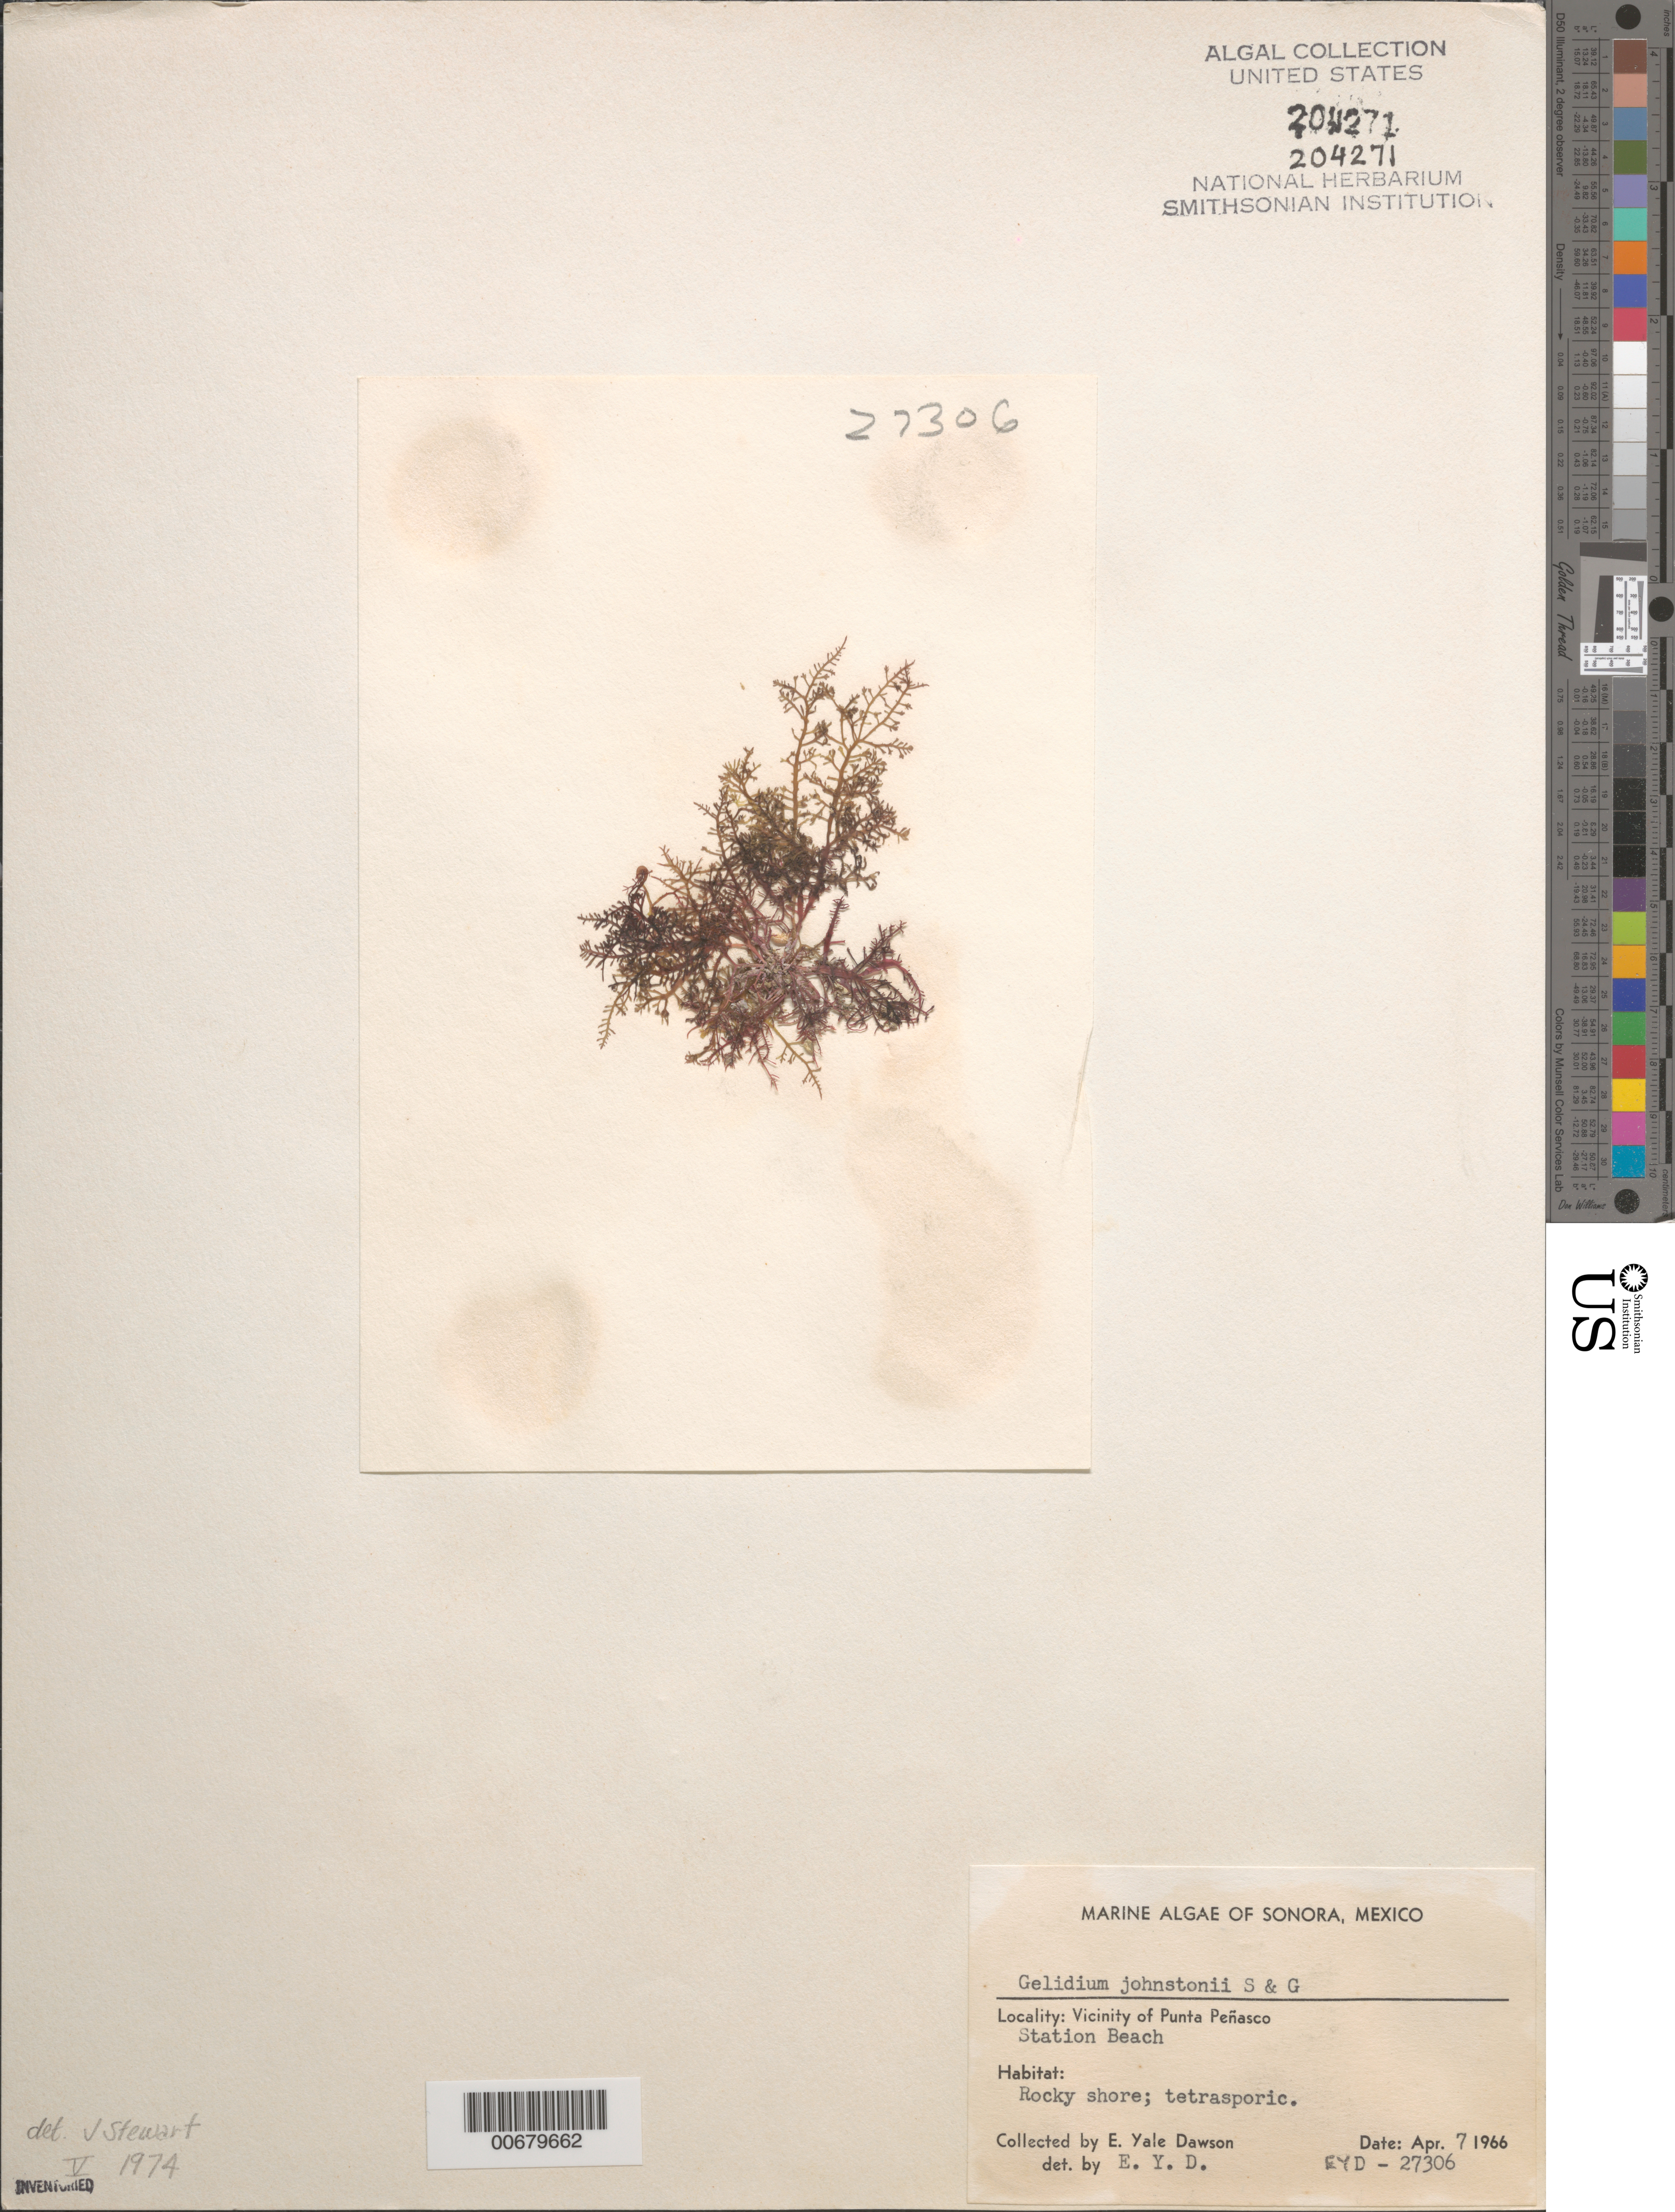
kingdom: Plantae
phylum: Rhodophyta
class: Florideophyceae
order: Gelidiales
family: Gelidiaceae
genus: Gelidium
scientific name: Gelidium johnstonii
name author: Setchell & N.L. Gardner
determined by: Dawson, E. Y.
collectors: E. Y. Dawson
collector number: EYD 27306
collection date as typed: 07 Apr 1966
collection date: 1966-04-07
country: Mexico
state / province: Sonora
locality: Playa Estacion (Station Beach), Punta Penasco area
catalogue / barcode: US 204271